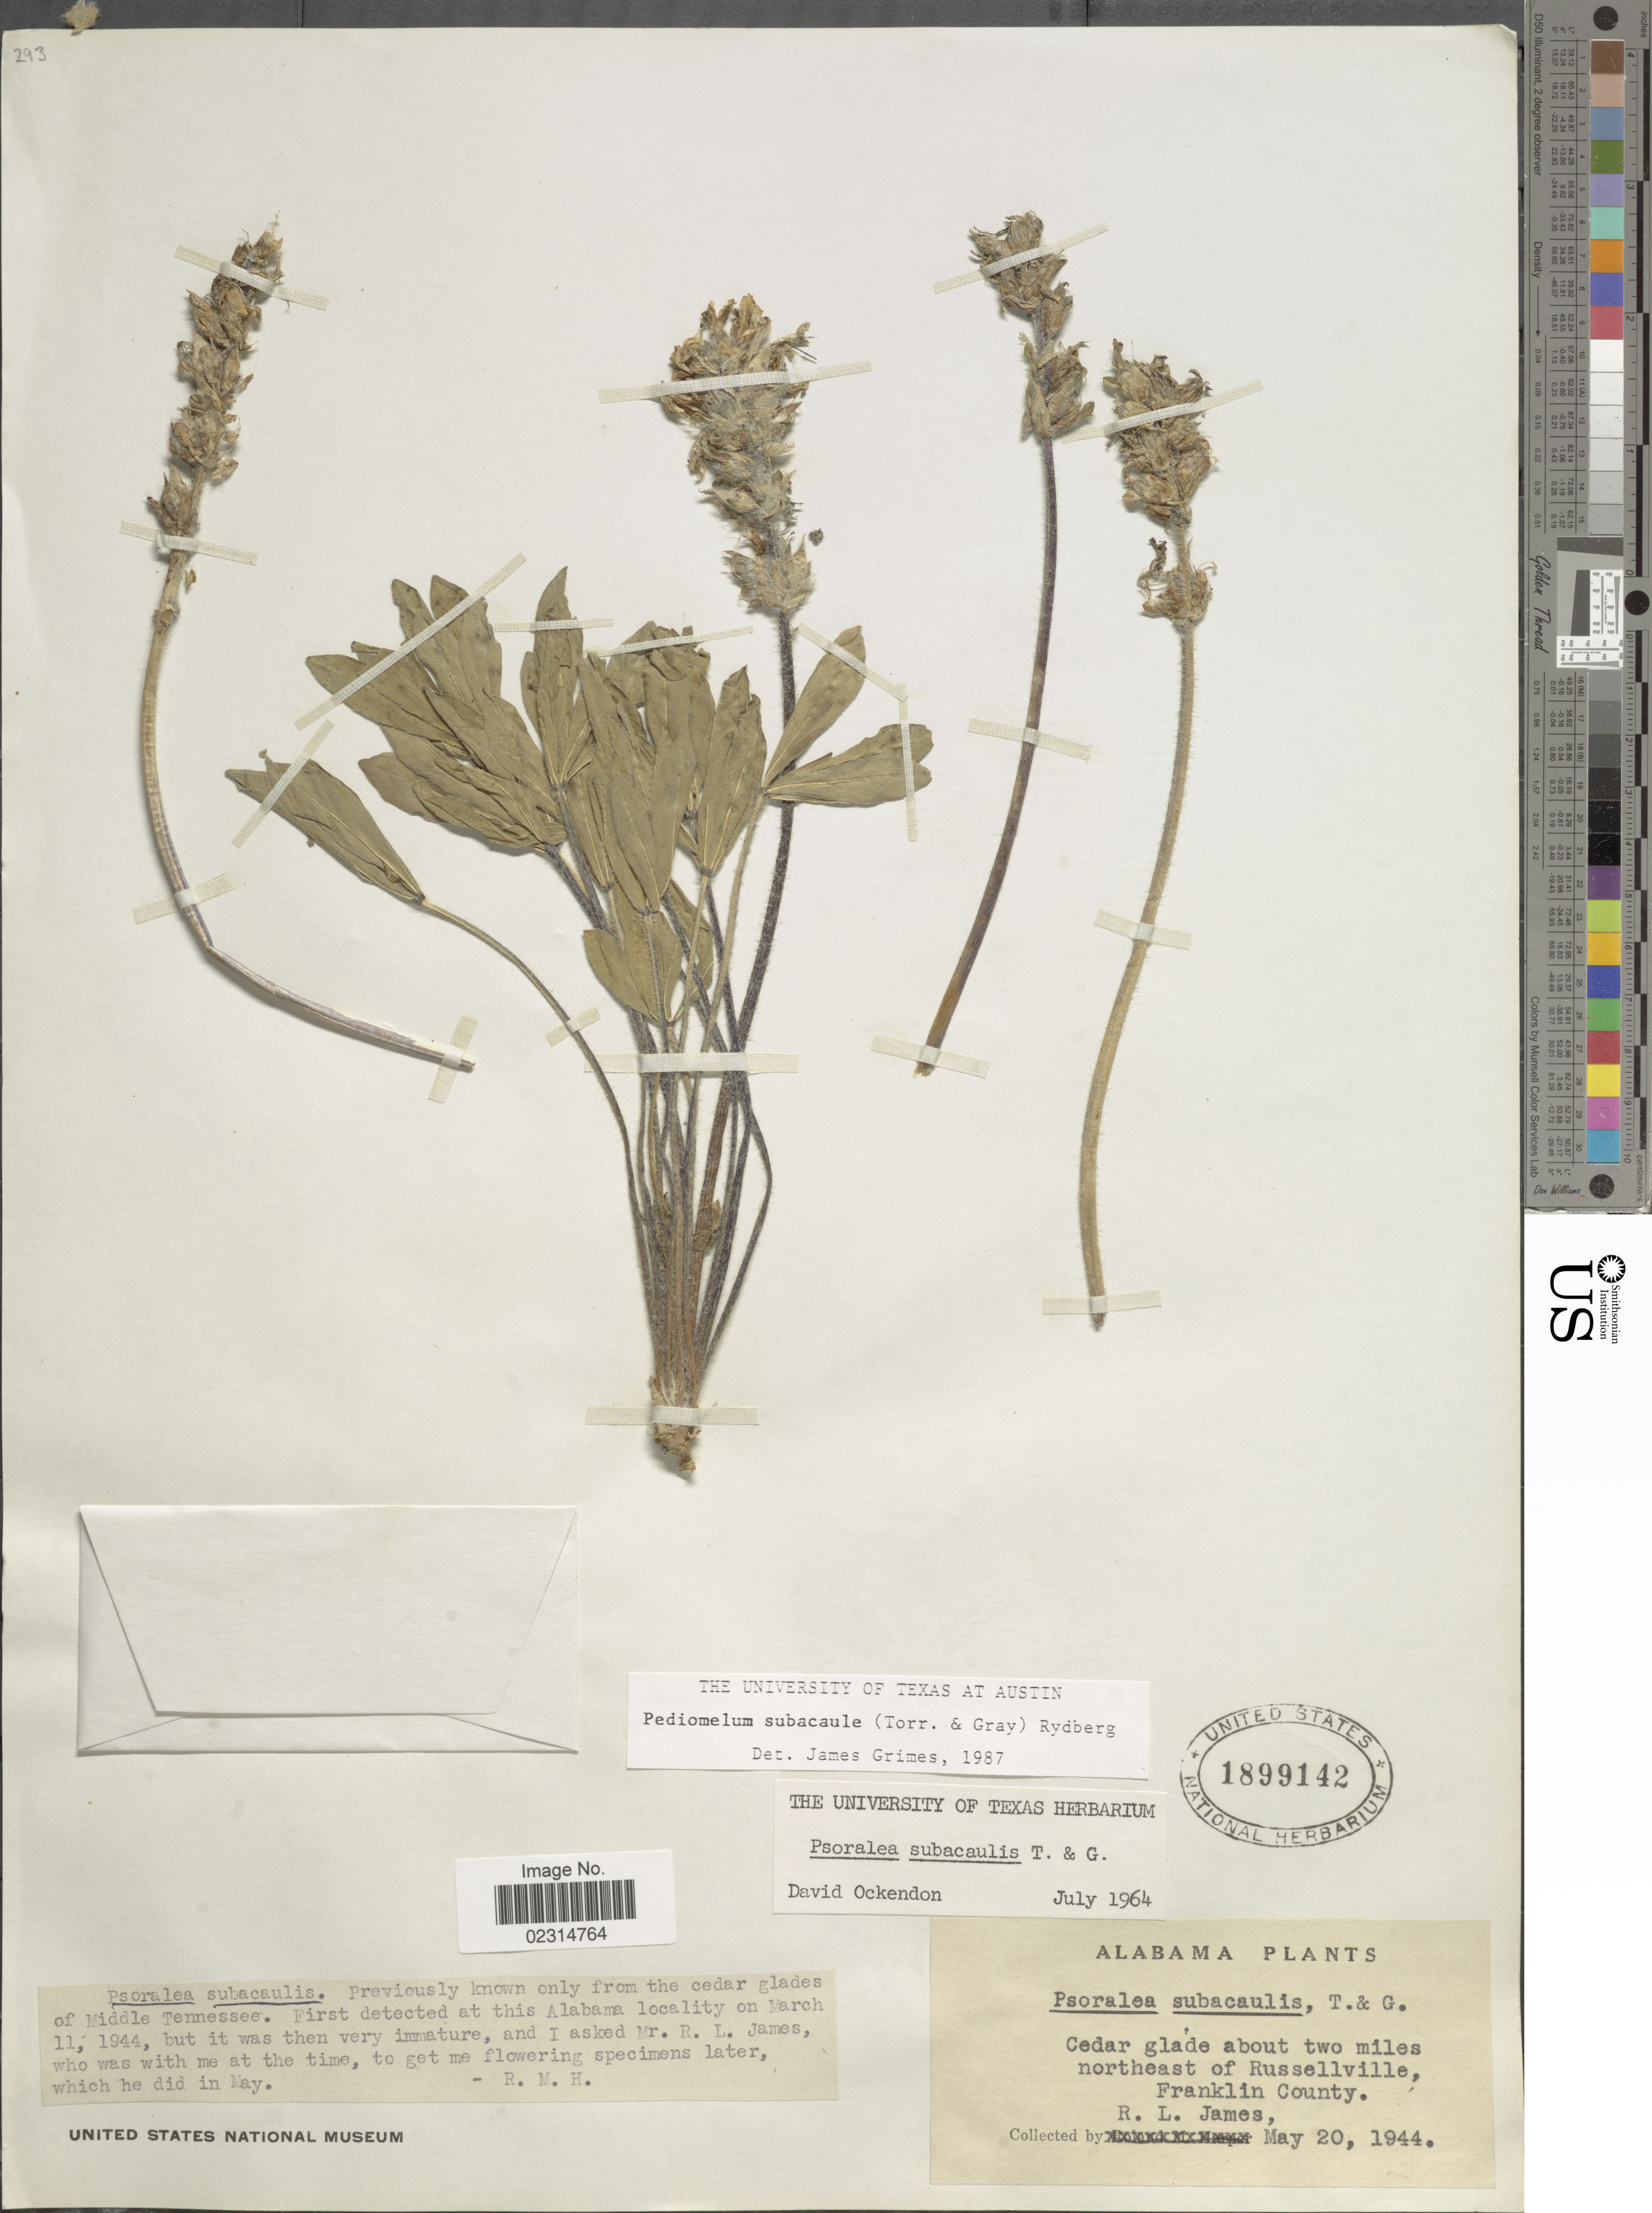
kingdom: Plantae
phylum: Tracheophyta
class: Magnoliopsida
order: Fabales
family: Fabaceae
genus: Pediomelum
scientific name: Pediomelum subacaule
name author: (Torr. & A. Gray) Rydb.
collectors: R. James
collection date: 1944-05-20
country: United States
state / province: Alabama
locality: Cedar glade about two miles northeast of Russellville, Franklin County, Previously known only from the cedar glades of Middle Tennessee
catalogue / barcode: US 1899142